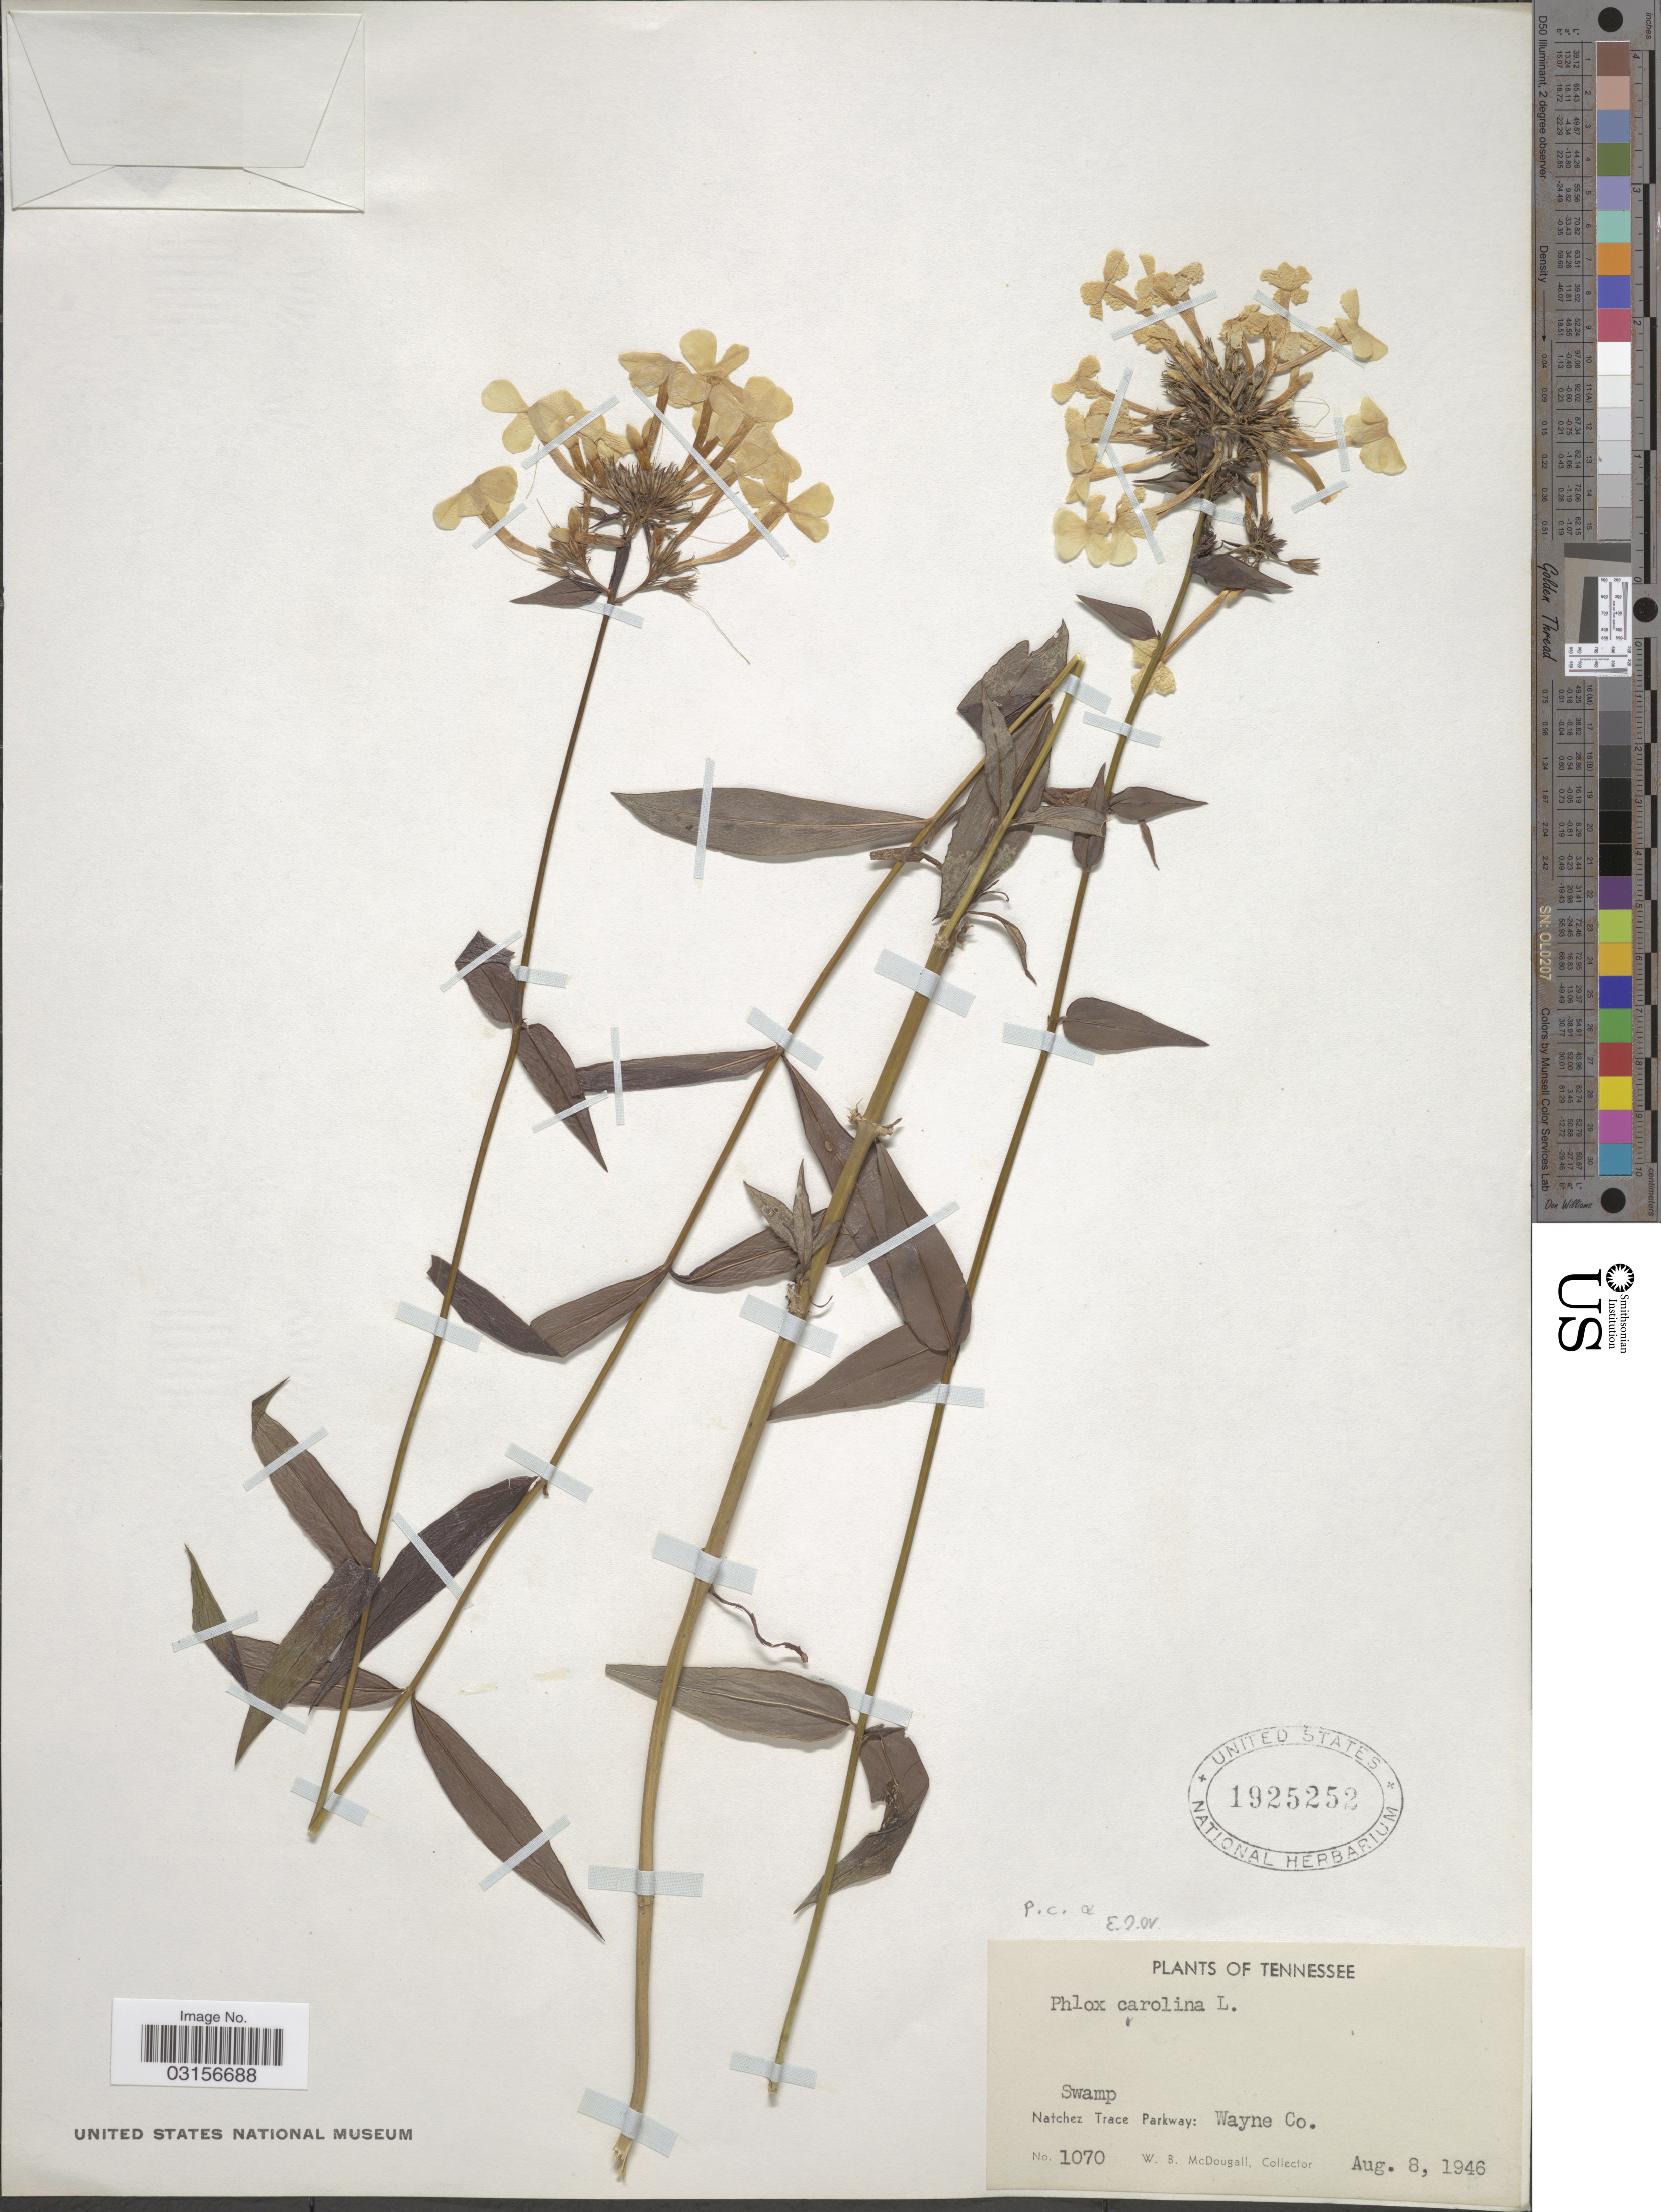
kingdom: Plantae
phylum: Tracheophyta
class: Magnoliopsida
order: Ericales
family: Polemoniaceae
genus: Phlox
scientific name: Phlox carolina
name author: L.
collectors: W. B. McDougall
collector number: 1070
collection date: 1946-08-08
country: United States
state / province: Tennessee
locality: Natchez Trace Parkway: Wayne Co.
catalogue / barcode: US 1925252